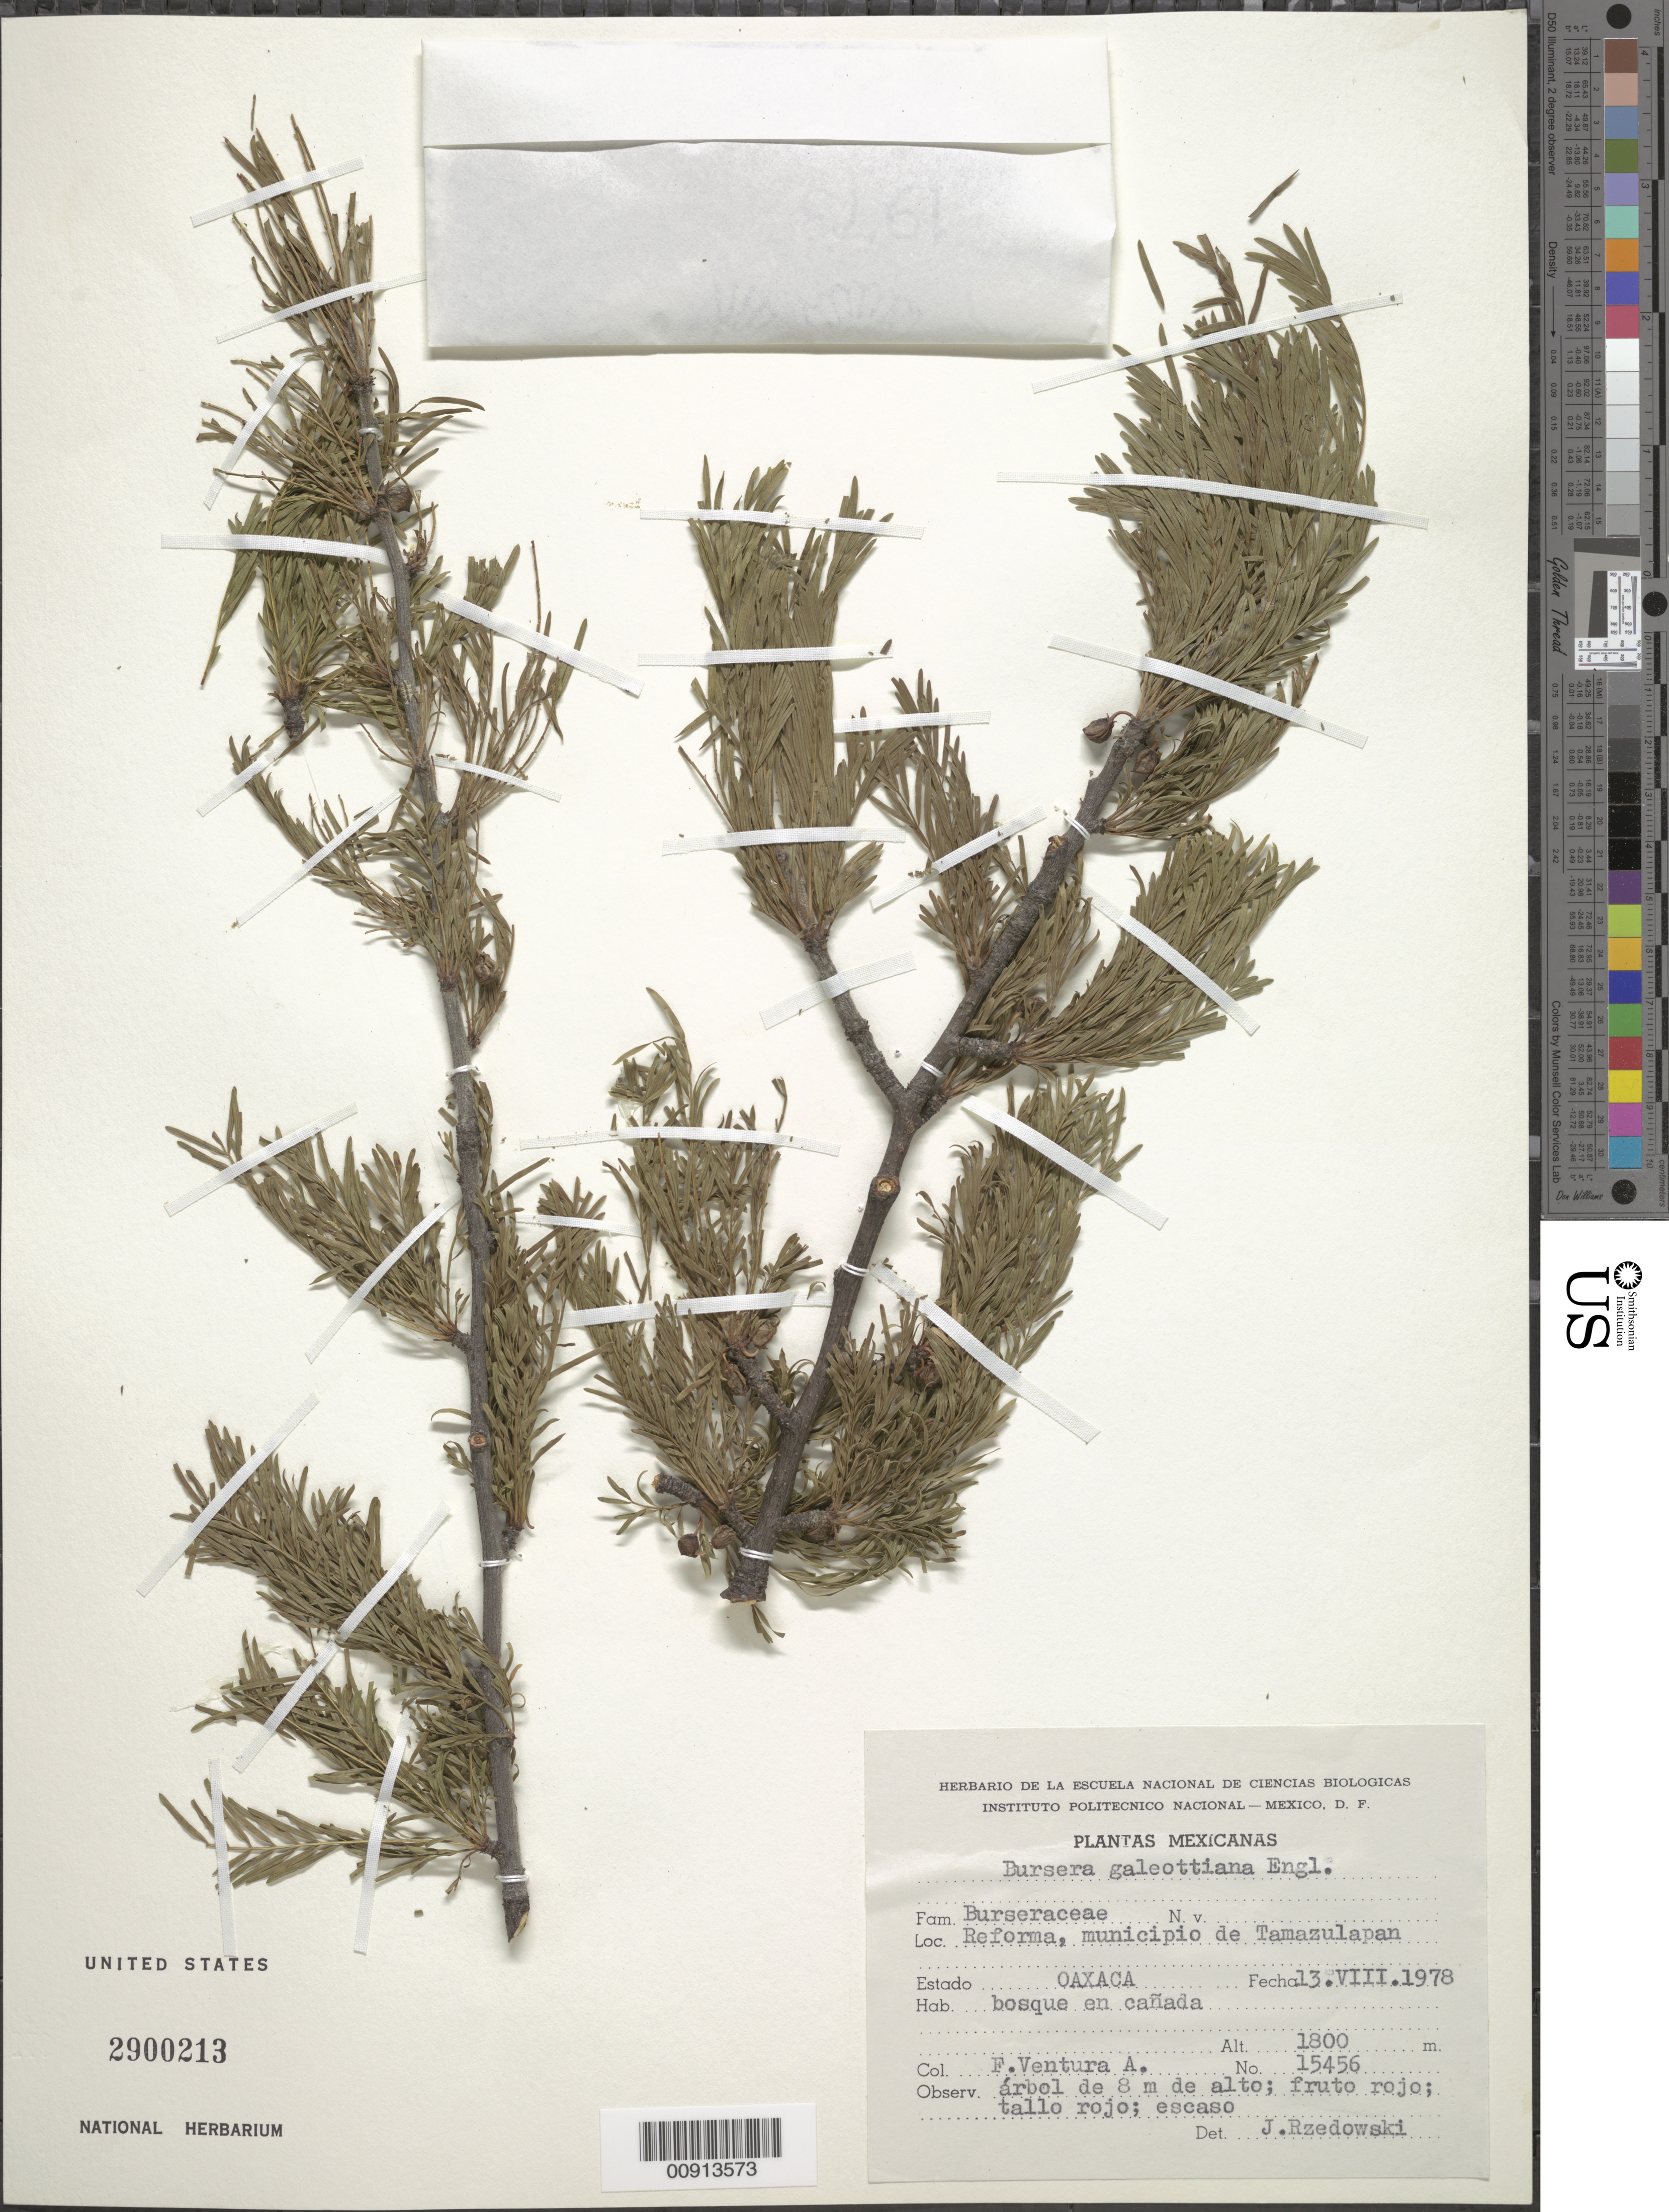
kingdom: Plantae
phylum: Tracheophyta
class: Magnoliopsida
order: Sapindales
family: Burseraceae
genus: Bursera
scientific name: Bursera galeottiana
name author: Engl.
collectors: F. Ventura A.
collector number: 15456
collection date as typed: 13 Aug 1978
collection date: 1978-08-13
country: Mexico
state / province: Oaxaca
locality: Reforma, municipio de Tamazulapan, Estado Oaxaca.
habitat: Bosque en cañada.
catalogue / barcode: US 2900213